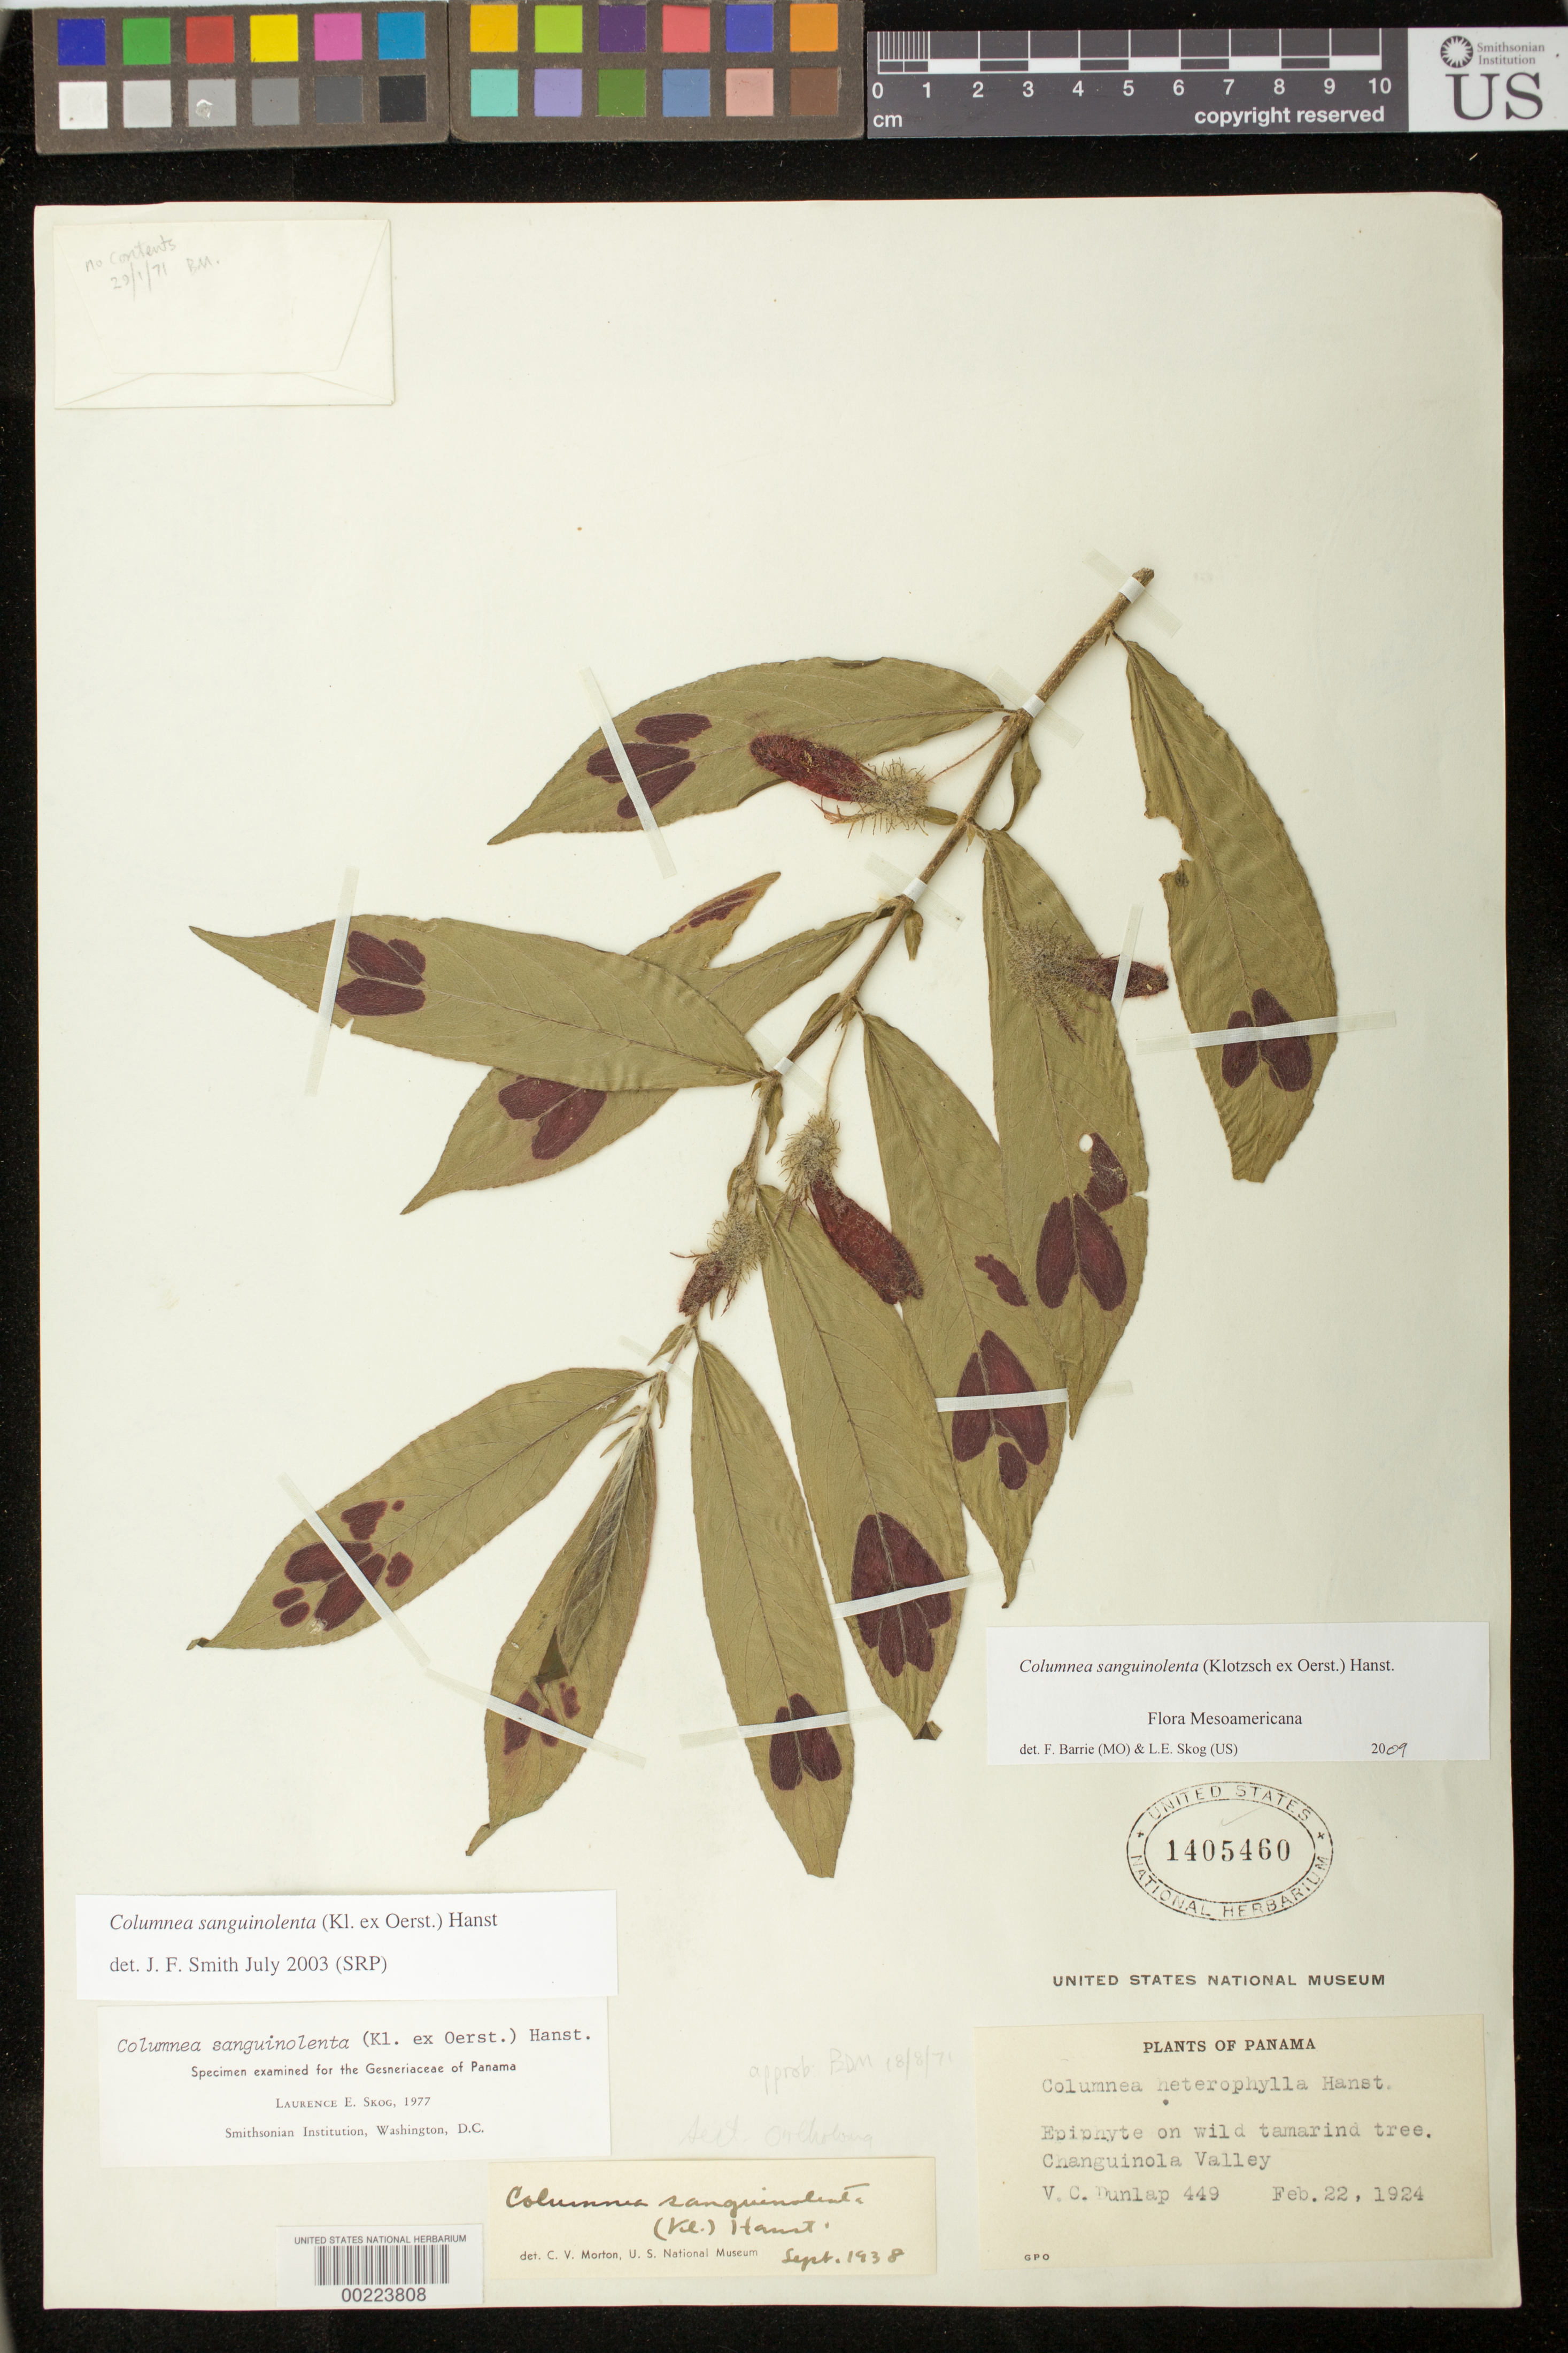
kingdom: Plantae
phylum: Tracheophyta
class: Magnoliopsida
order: Lamiales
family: Gesneriaceae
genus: Columnea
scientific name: Columnea sanguinolenta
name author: (Klotzsch ex Oerst.) Hanst.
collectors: V. C. Dunlap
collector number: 449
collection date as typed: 22 Feb 1924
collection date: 1924-02-22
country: Panama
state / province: Bocas del Toro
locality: Changuinola Valley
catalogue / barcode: US 1405460